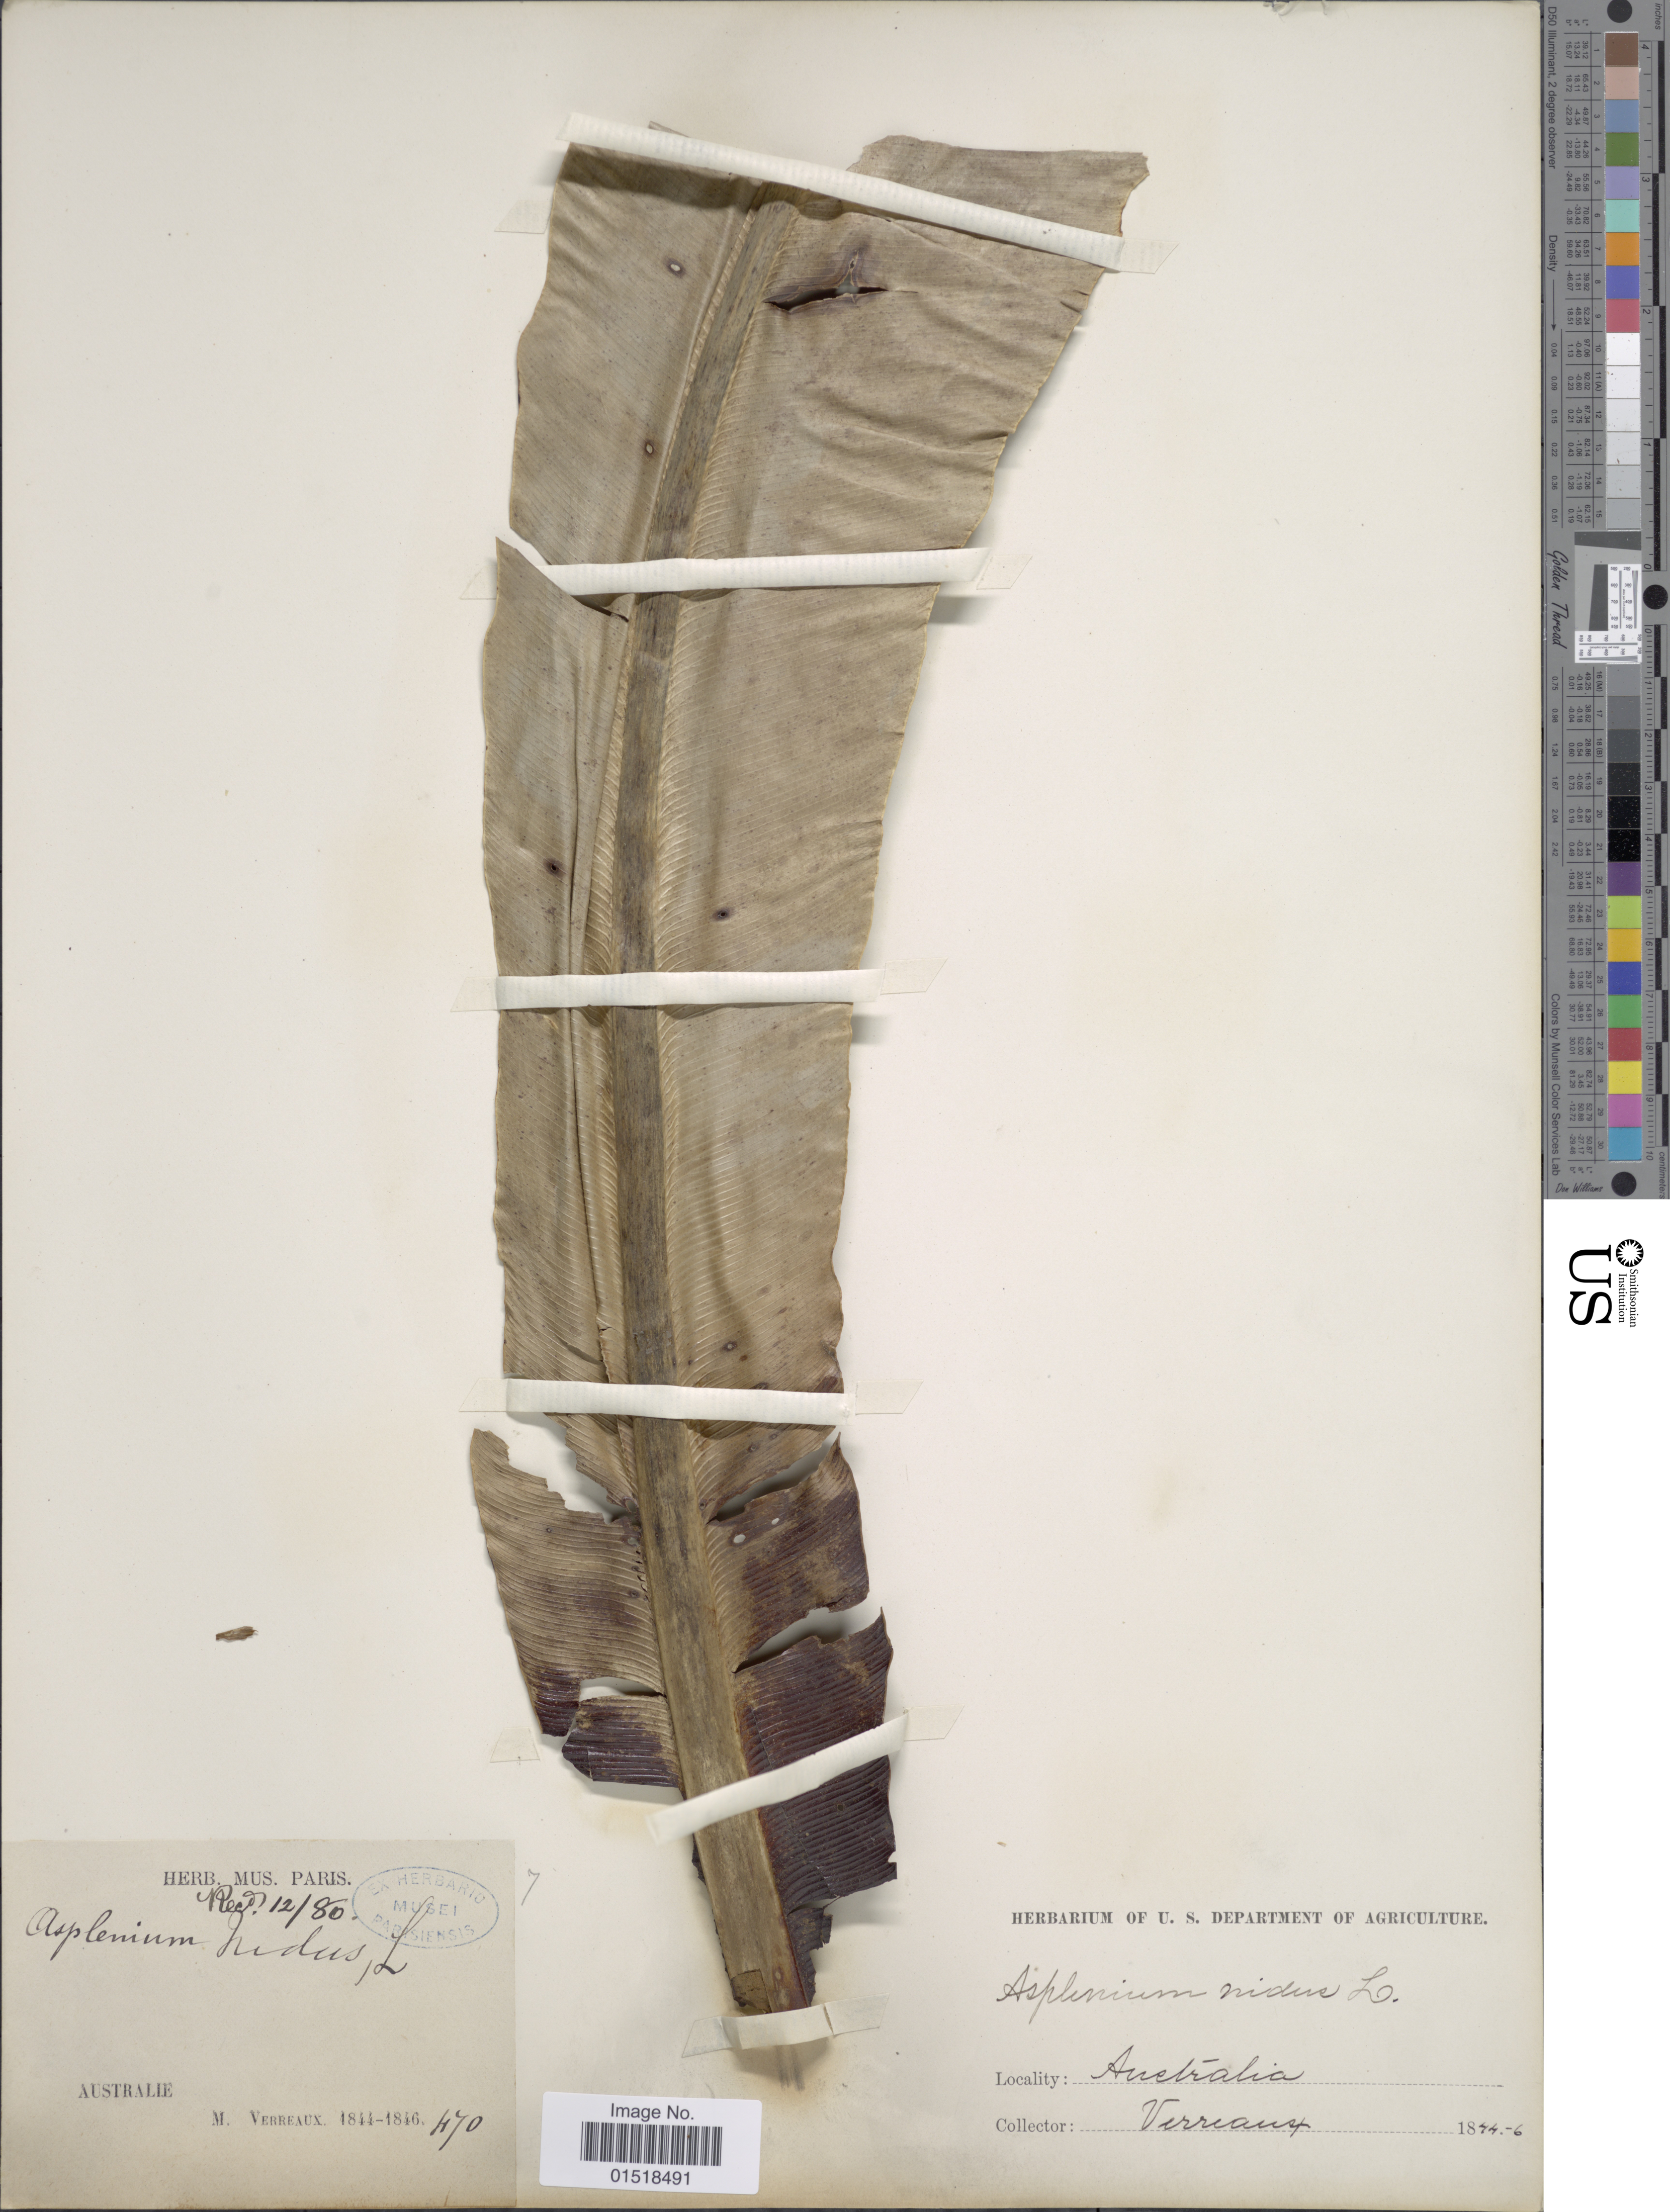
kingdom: Plantae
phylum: Tracheophyta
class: Polypodiopsida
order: Polypodiales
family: Aspleniaceae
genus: Asplenium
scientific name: Asplenium nidus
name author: L.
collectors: M. Verreaux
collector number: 470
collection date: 1844/1846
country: Australia